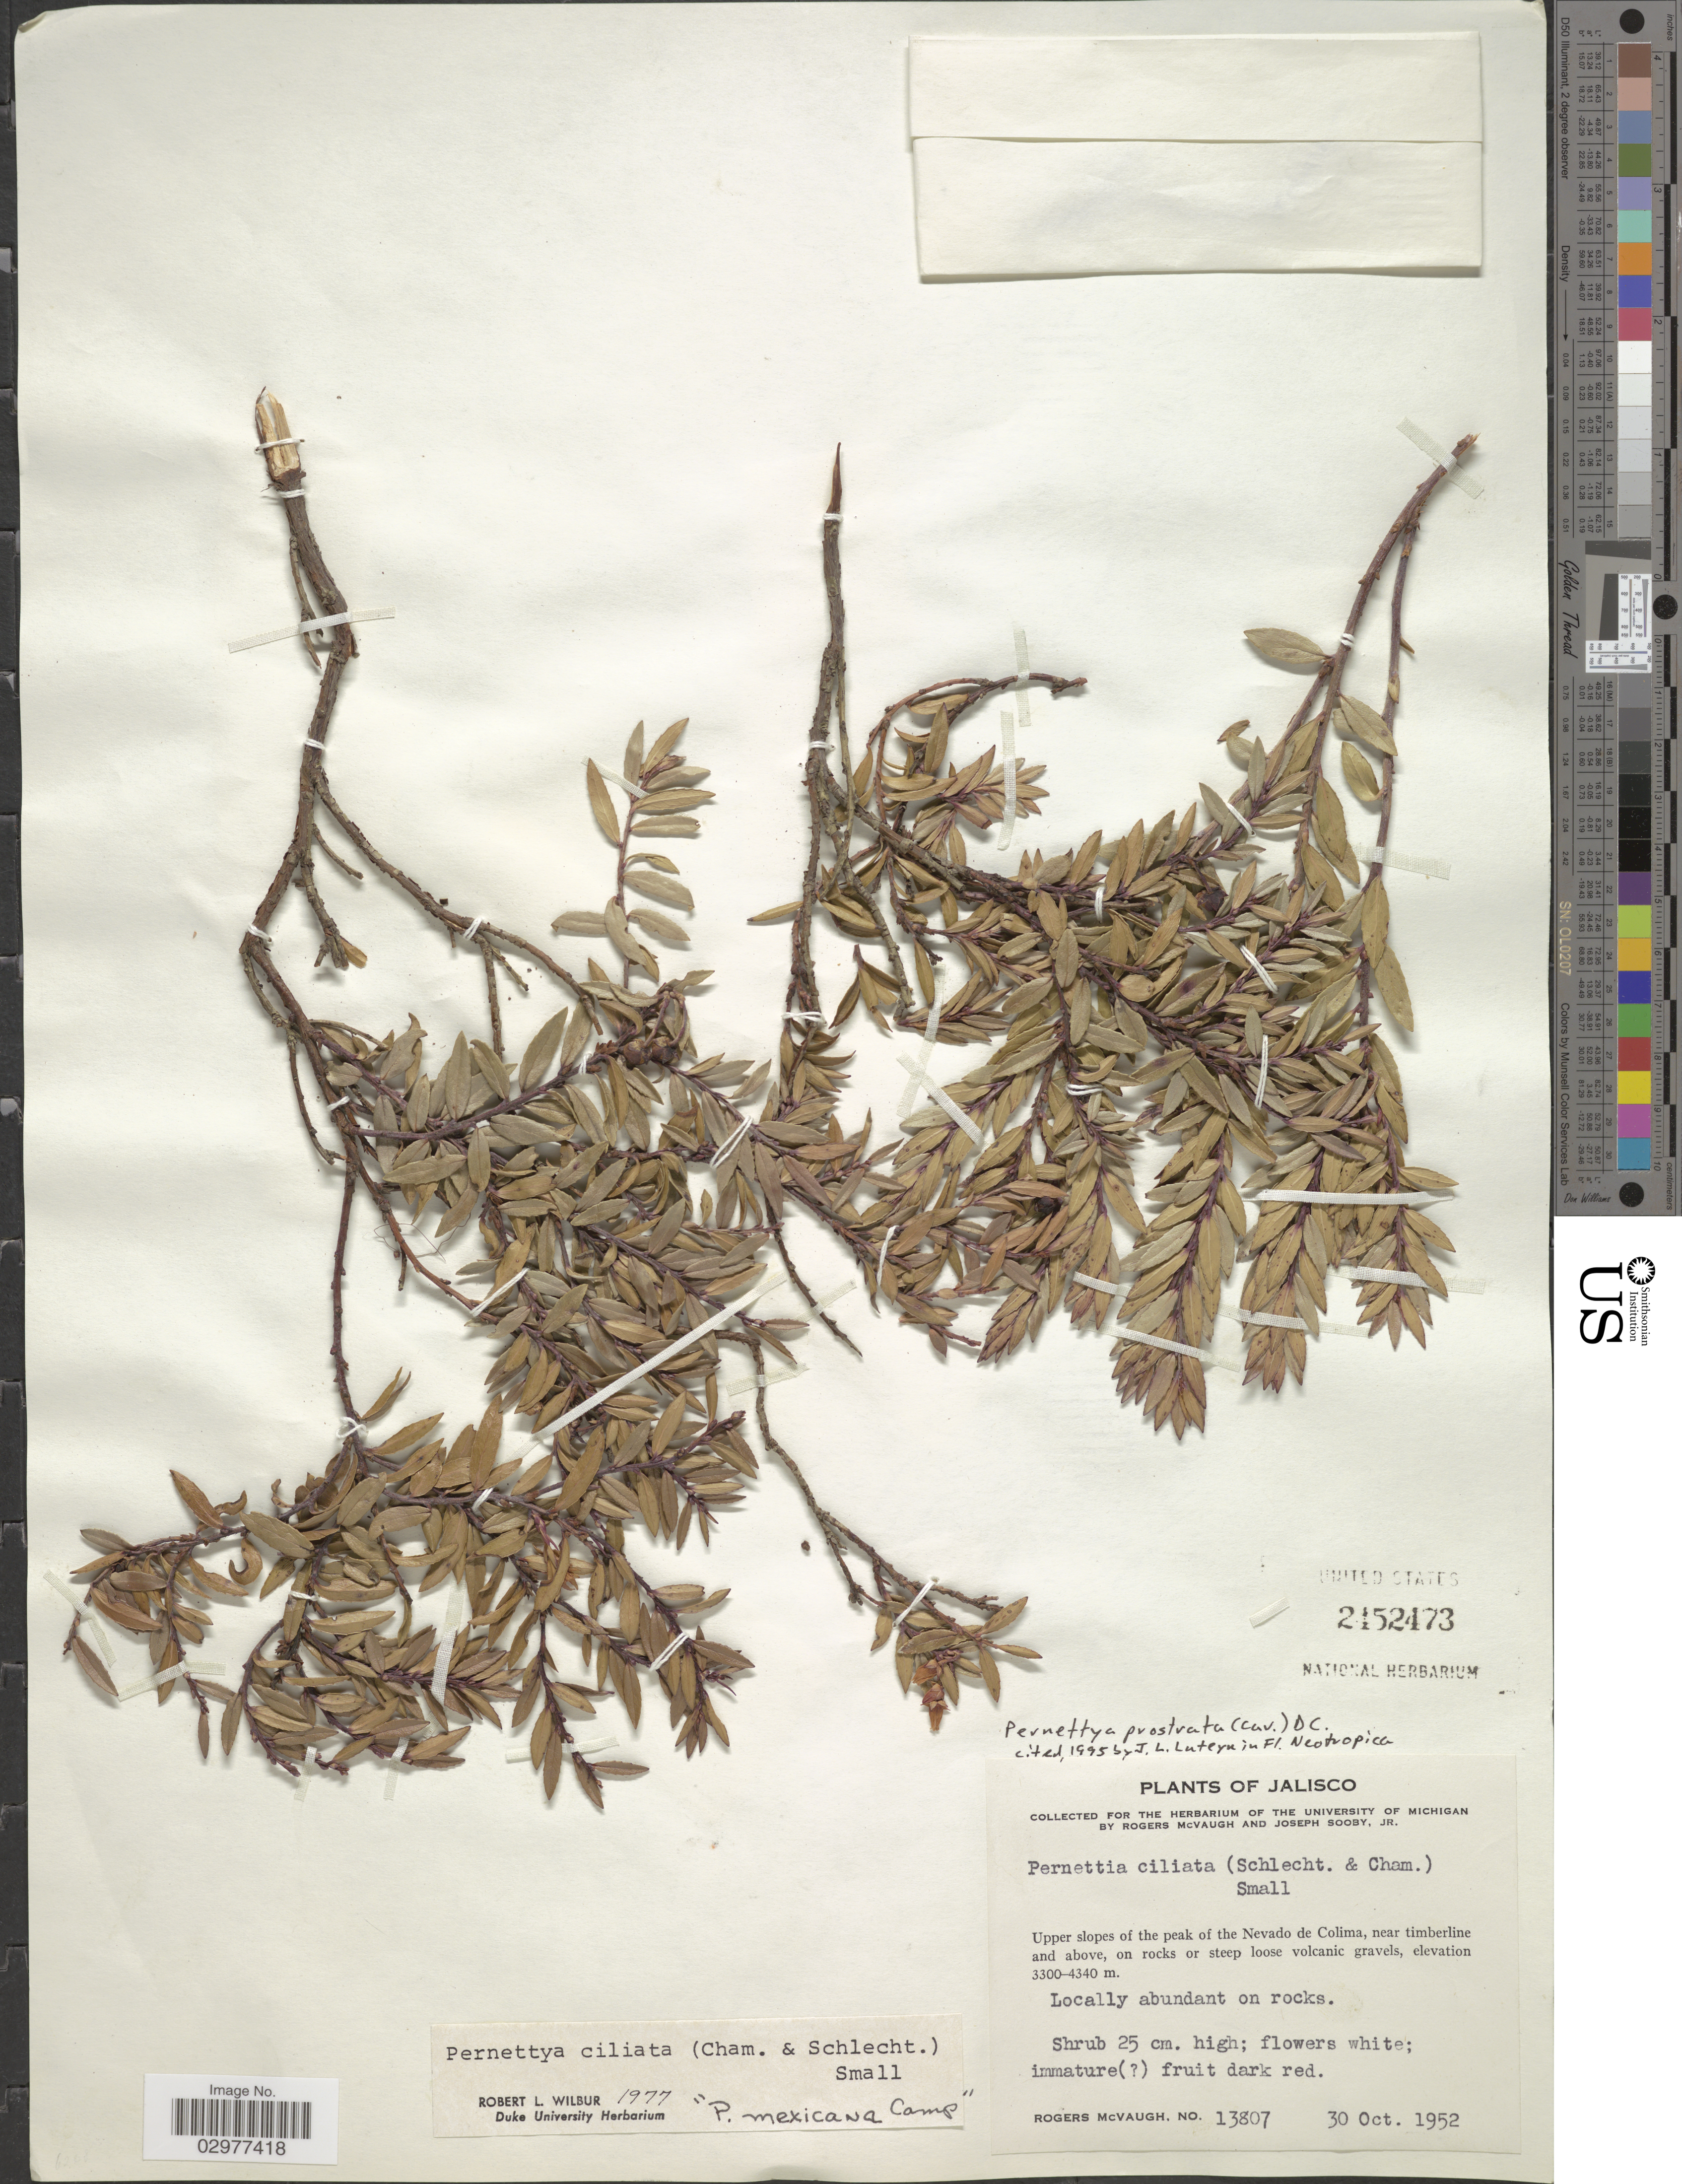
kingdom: Plantae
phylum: Tracheophyta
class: Magnoliopsida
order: Ericales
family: Ericaceae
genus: Pernettya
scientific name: Pernettya prostrata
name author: (Cav.) DC.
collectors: R. McVaugh & J. Sooby Jr.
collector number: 13807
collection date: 1952-10-30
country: Mexico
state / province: Jalisco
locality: Under slopes of the peak of the Nevado de Colima, near timberline and above.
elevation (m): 3300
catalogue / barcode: US 2452473